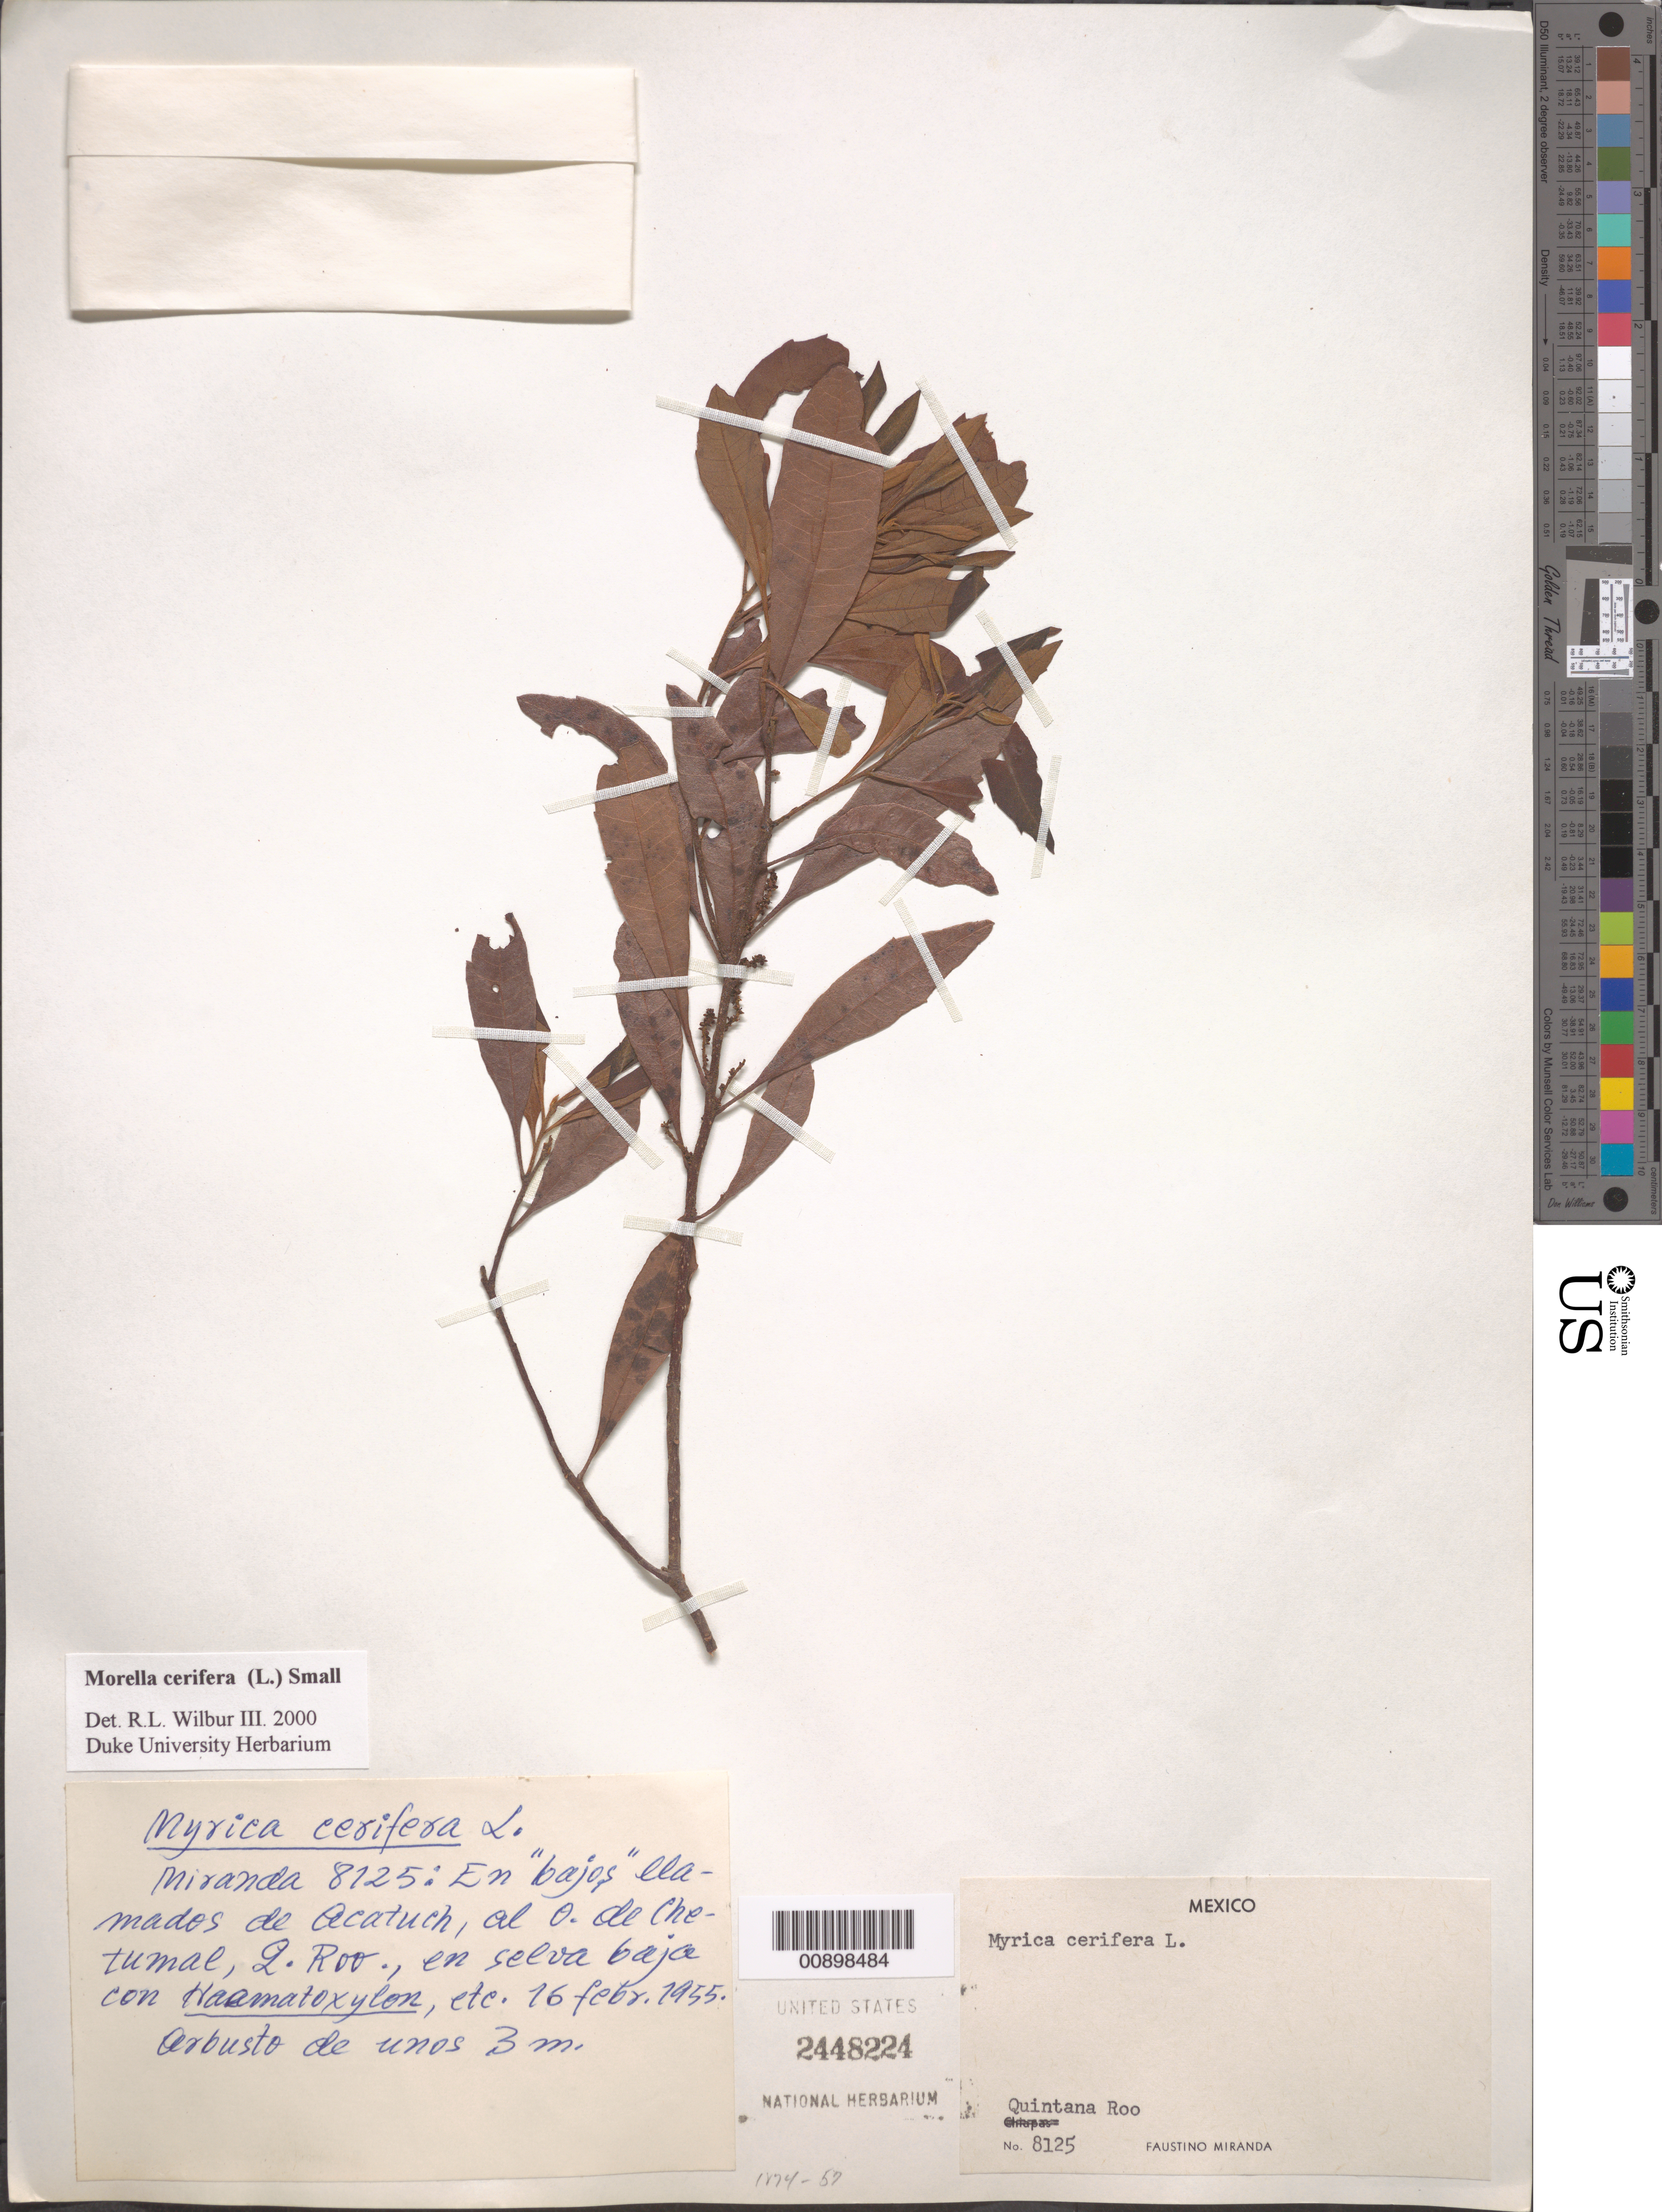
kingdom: Plantae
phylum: Tracheophyta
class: Magnoliopsida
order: Fagales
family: Myricaceae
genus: Morella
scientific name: Morella cerifera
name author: (L.) Small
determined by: Wilbur, R. L.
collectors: Miranda G., F.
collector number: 8125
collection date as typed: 16 Feb 1955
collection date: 1955-02-16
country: Mexico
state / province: Quintana Roo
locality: En "bajos" llamados de Acatuch, al O. de Chetumal, Q. Roo.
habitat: Selva baja con Haematoxylon, etc.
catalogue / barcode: US 2448224